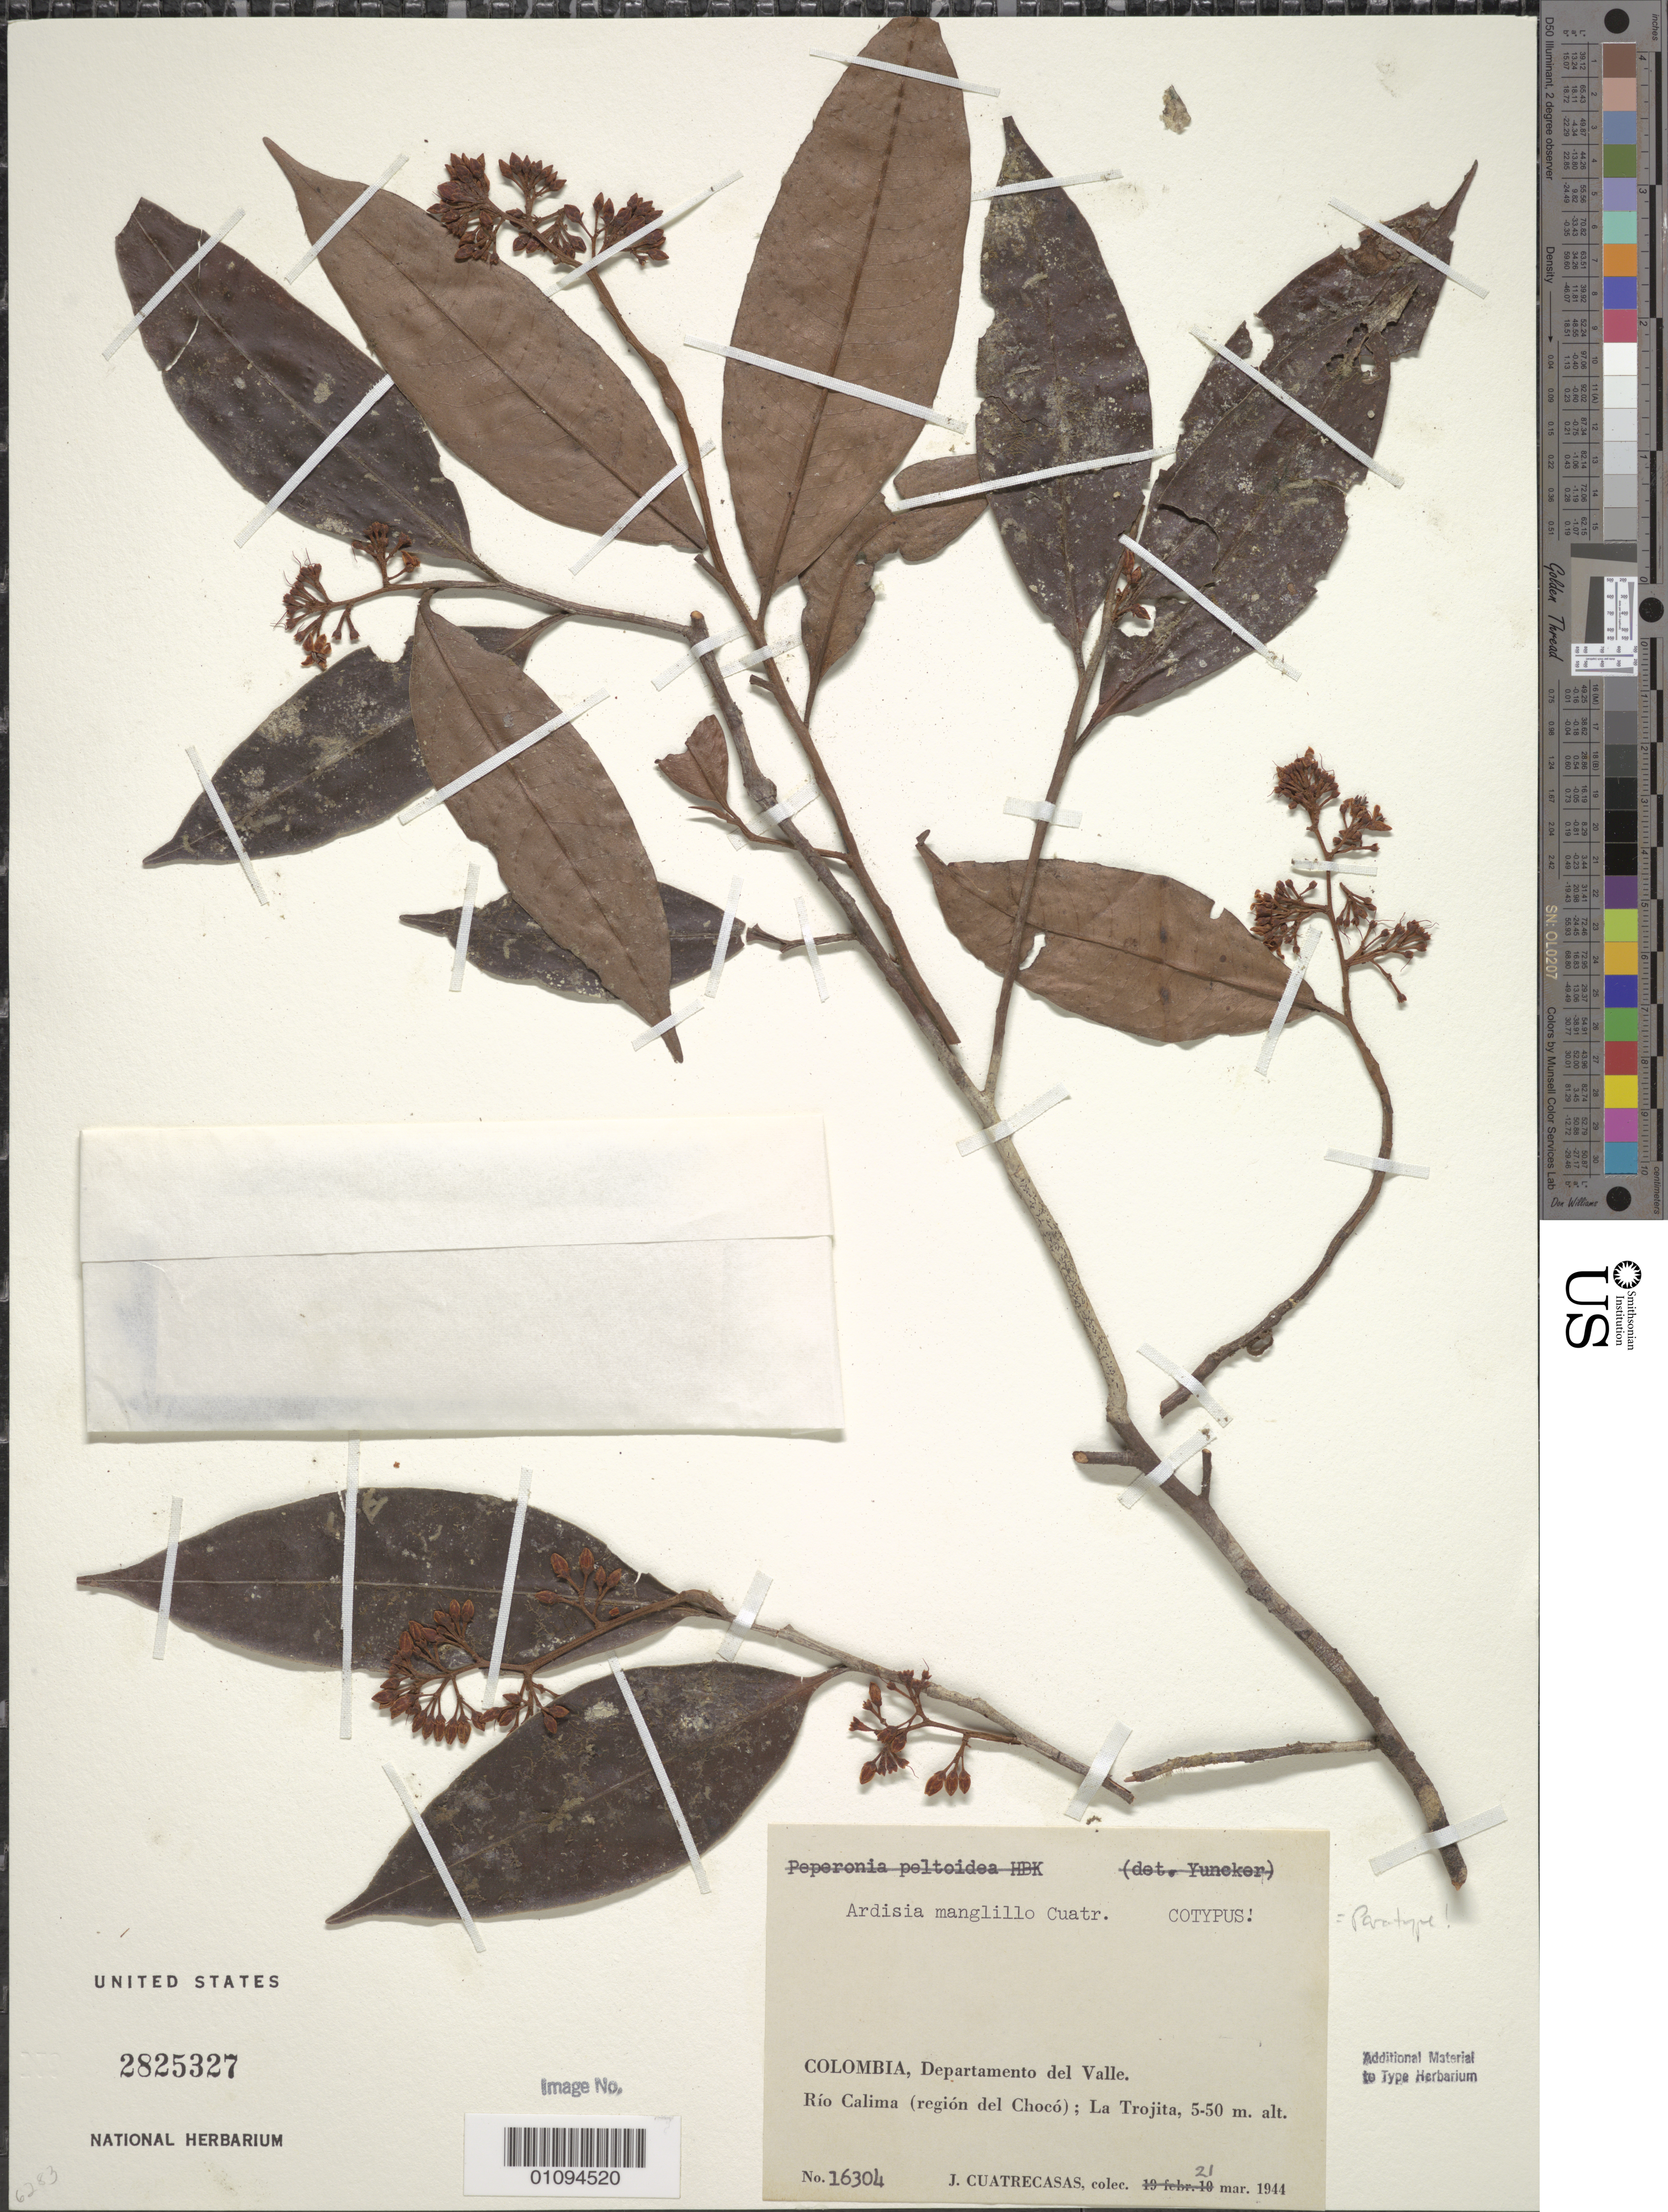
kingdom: Plantae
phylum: Tracheophyta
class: Magnoliopsida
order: Ericales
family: Primulaceae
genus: Ardisia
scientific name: Ardisia manglillo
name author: Cuatrec.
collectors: J. Cuatrecasas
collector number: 16304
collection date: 1944-03-21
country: Colombia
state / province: Valle del Cauca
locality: Rio Calima (region del Choco); La Trojita.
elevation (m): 5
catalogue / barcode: US 2825327